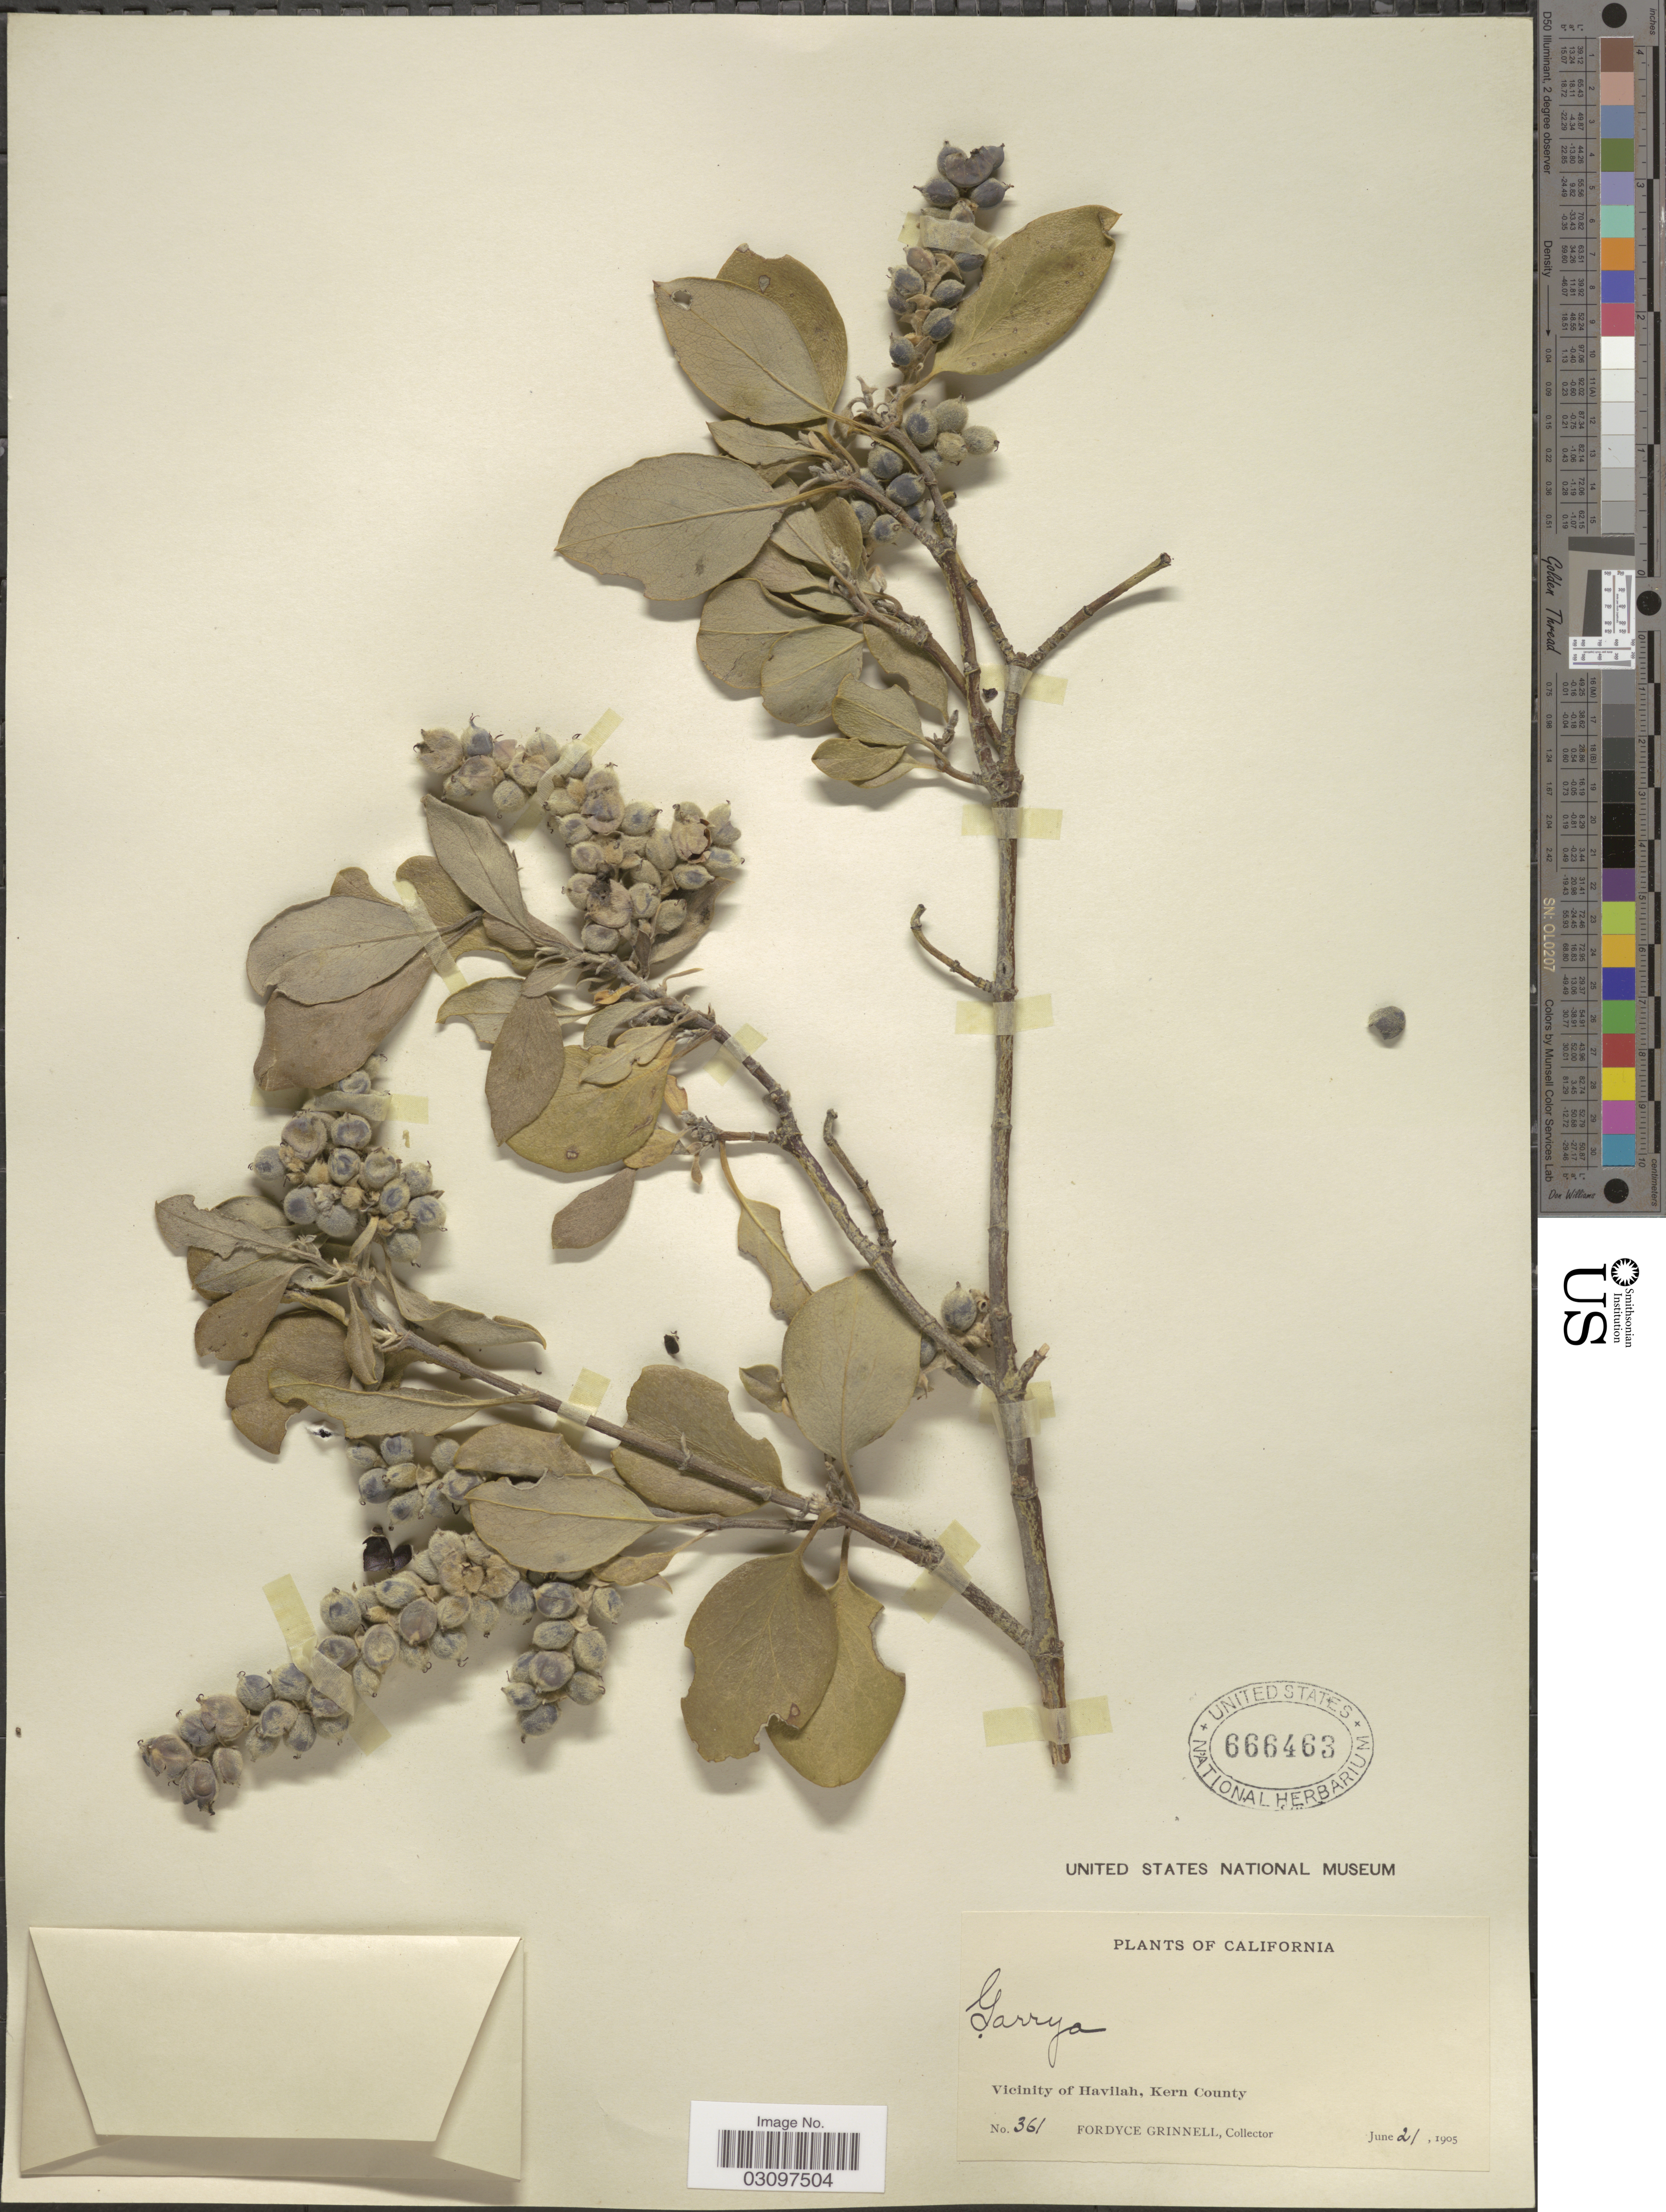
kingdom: Plantae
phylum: Tracheophyta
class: Magnoliopsida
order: Garryales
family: Garryaceae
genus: Garrya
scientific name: Garrya wrightii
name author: Torr.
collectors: F. Grinnell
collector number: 361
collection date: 1905-06-21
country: United States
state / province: California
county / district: Kern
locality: Vicinity of Havilah, Kern County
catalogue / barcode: US 666463